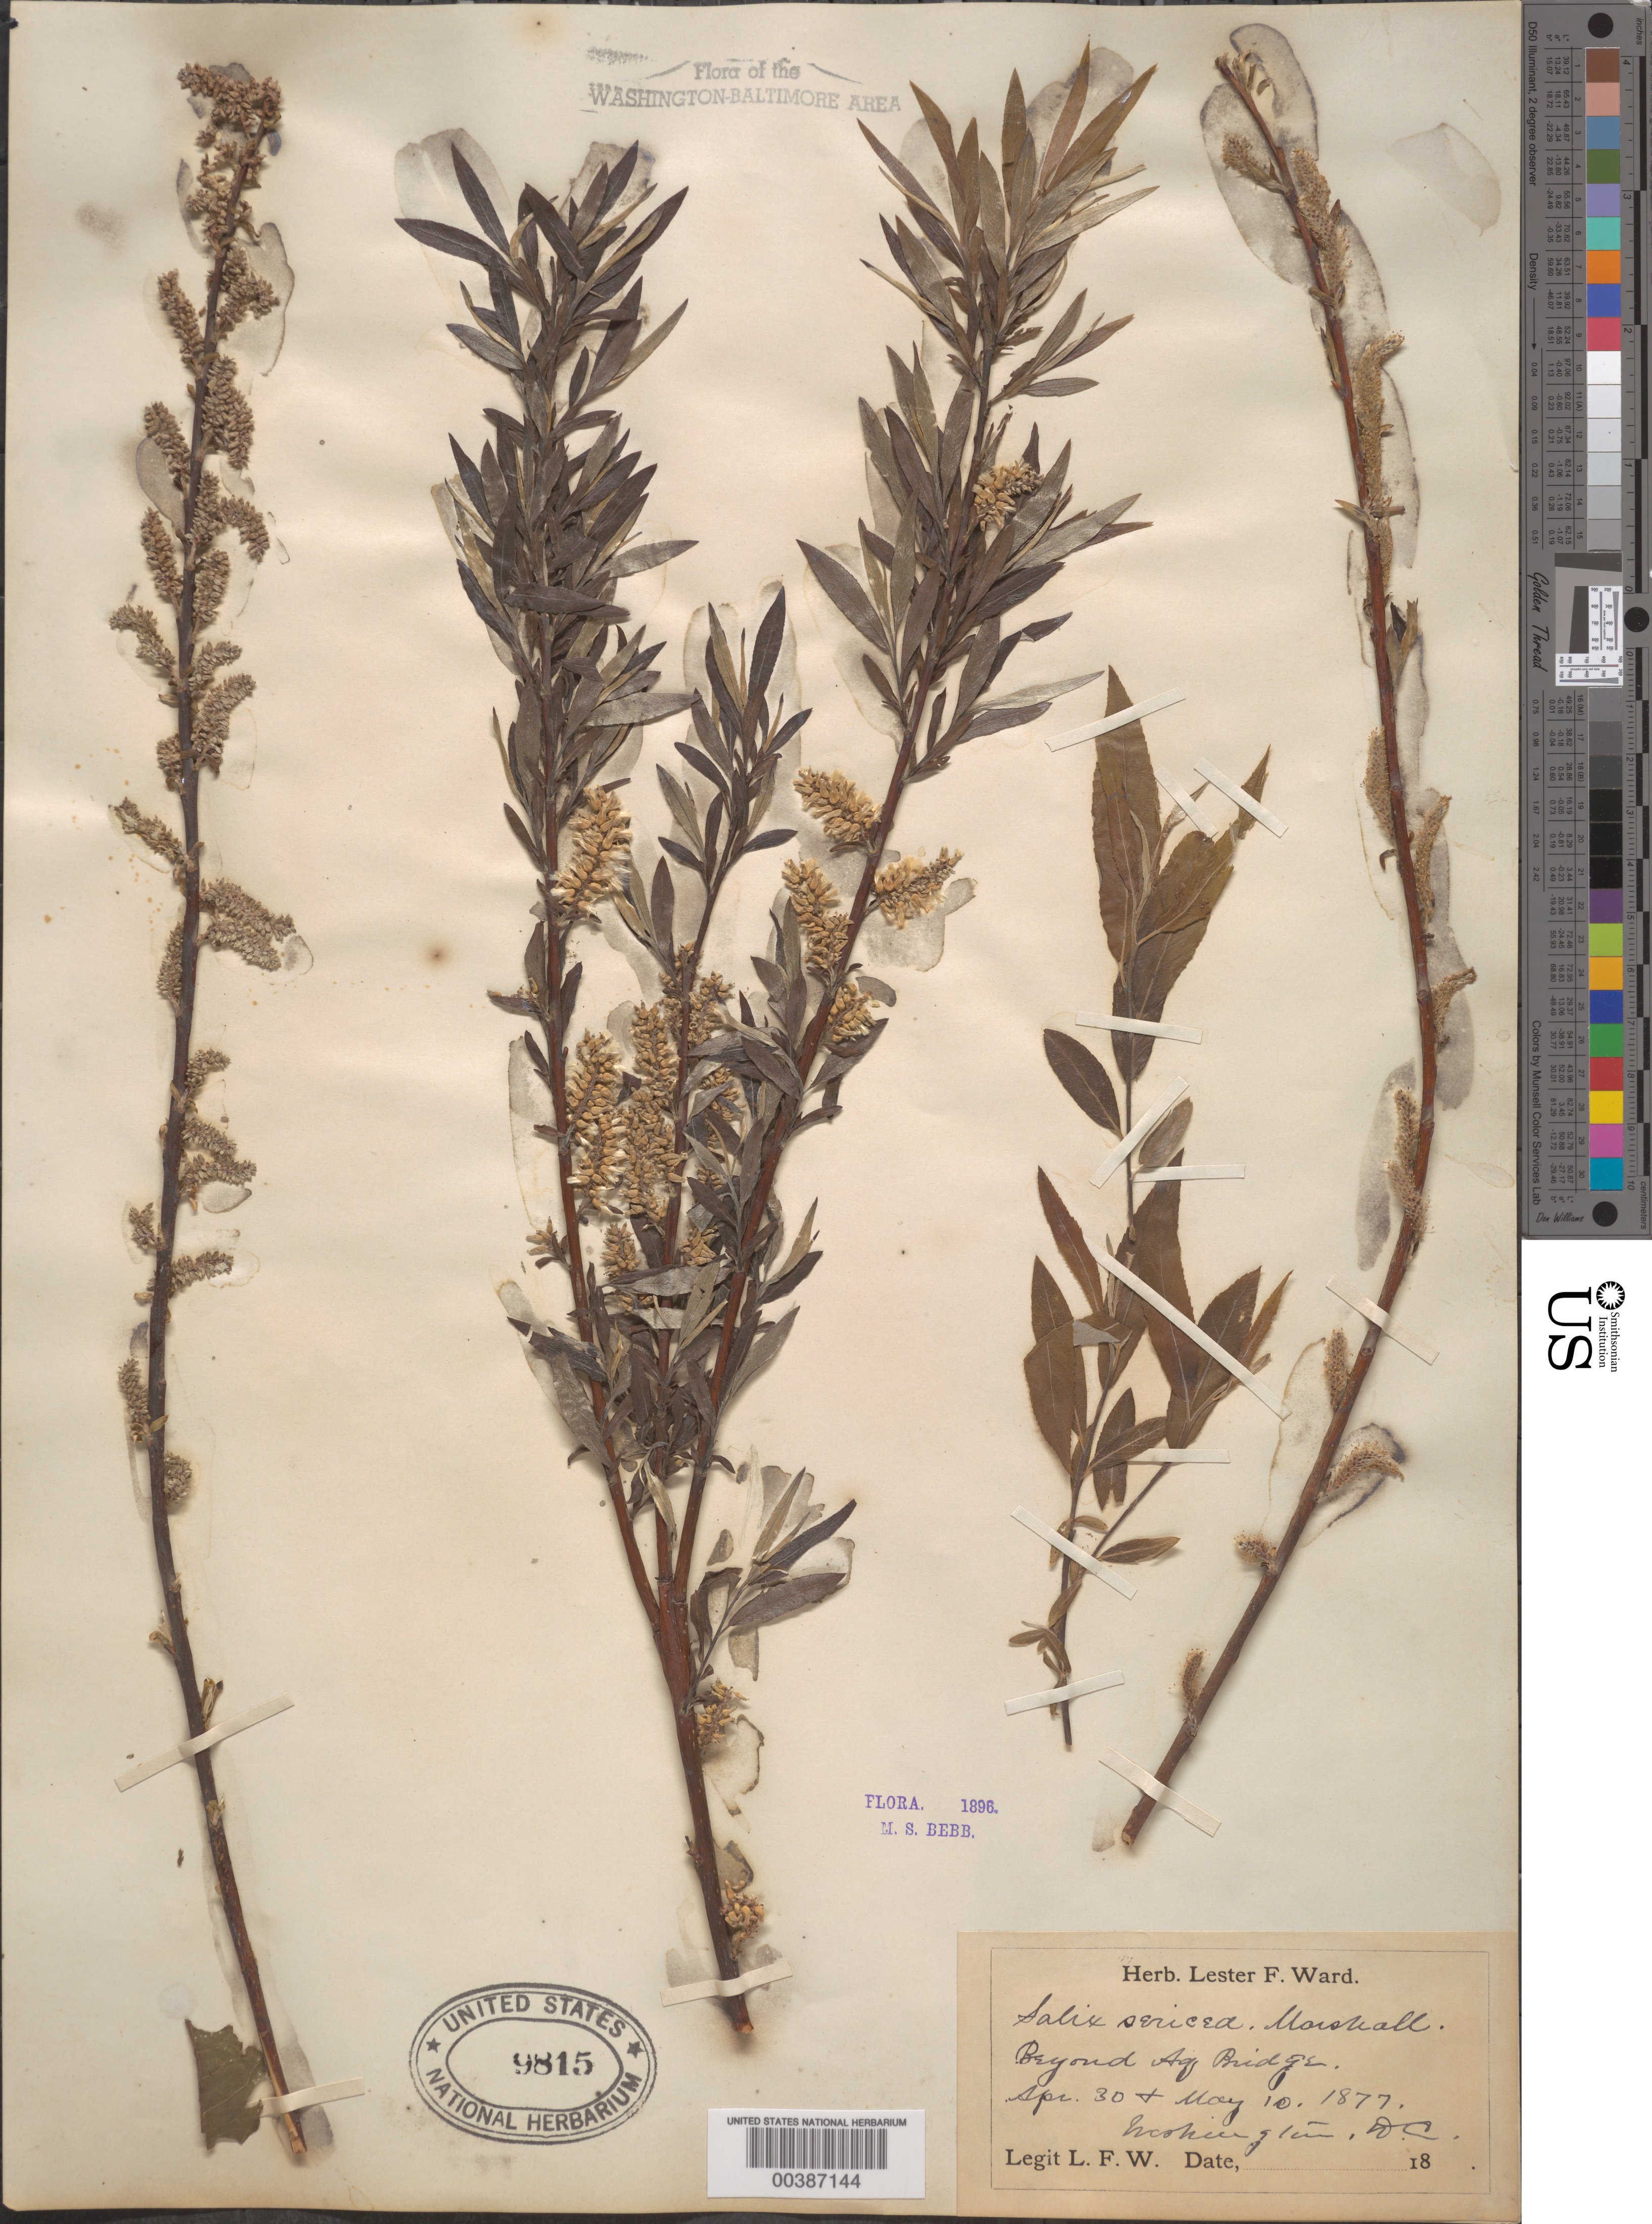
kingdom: Plantae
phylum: Tracheophyta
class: Magnoliopsida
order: Malpighiales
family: Salicaceae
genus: Salix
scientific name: Salix sericea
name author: Marshall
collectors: L. F. Ward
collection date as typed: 30 Apr 1877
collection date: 1877-04-30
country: United States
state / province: Virginia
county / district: Fairfax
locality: Beyond Aqueduct Bridge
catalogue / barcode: US 9815